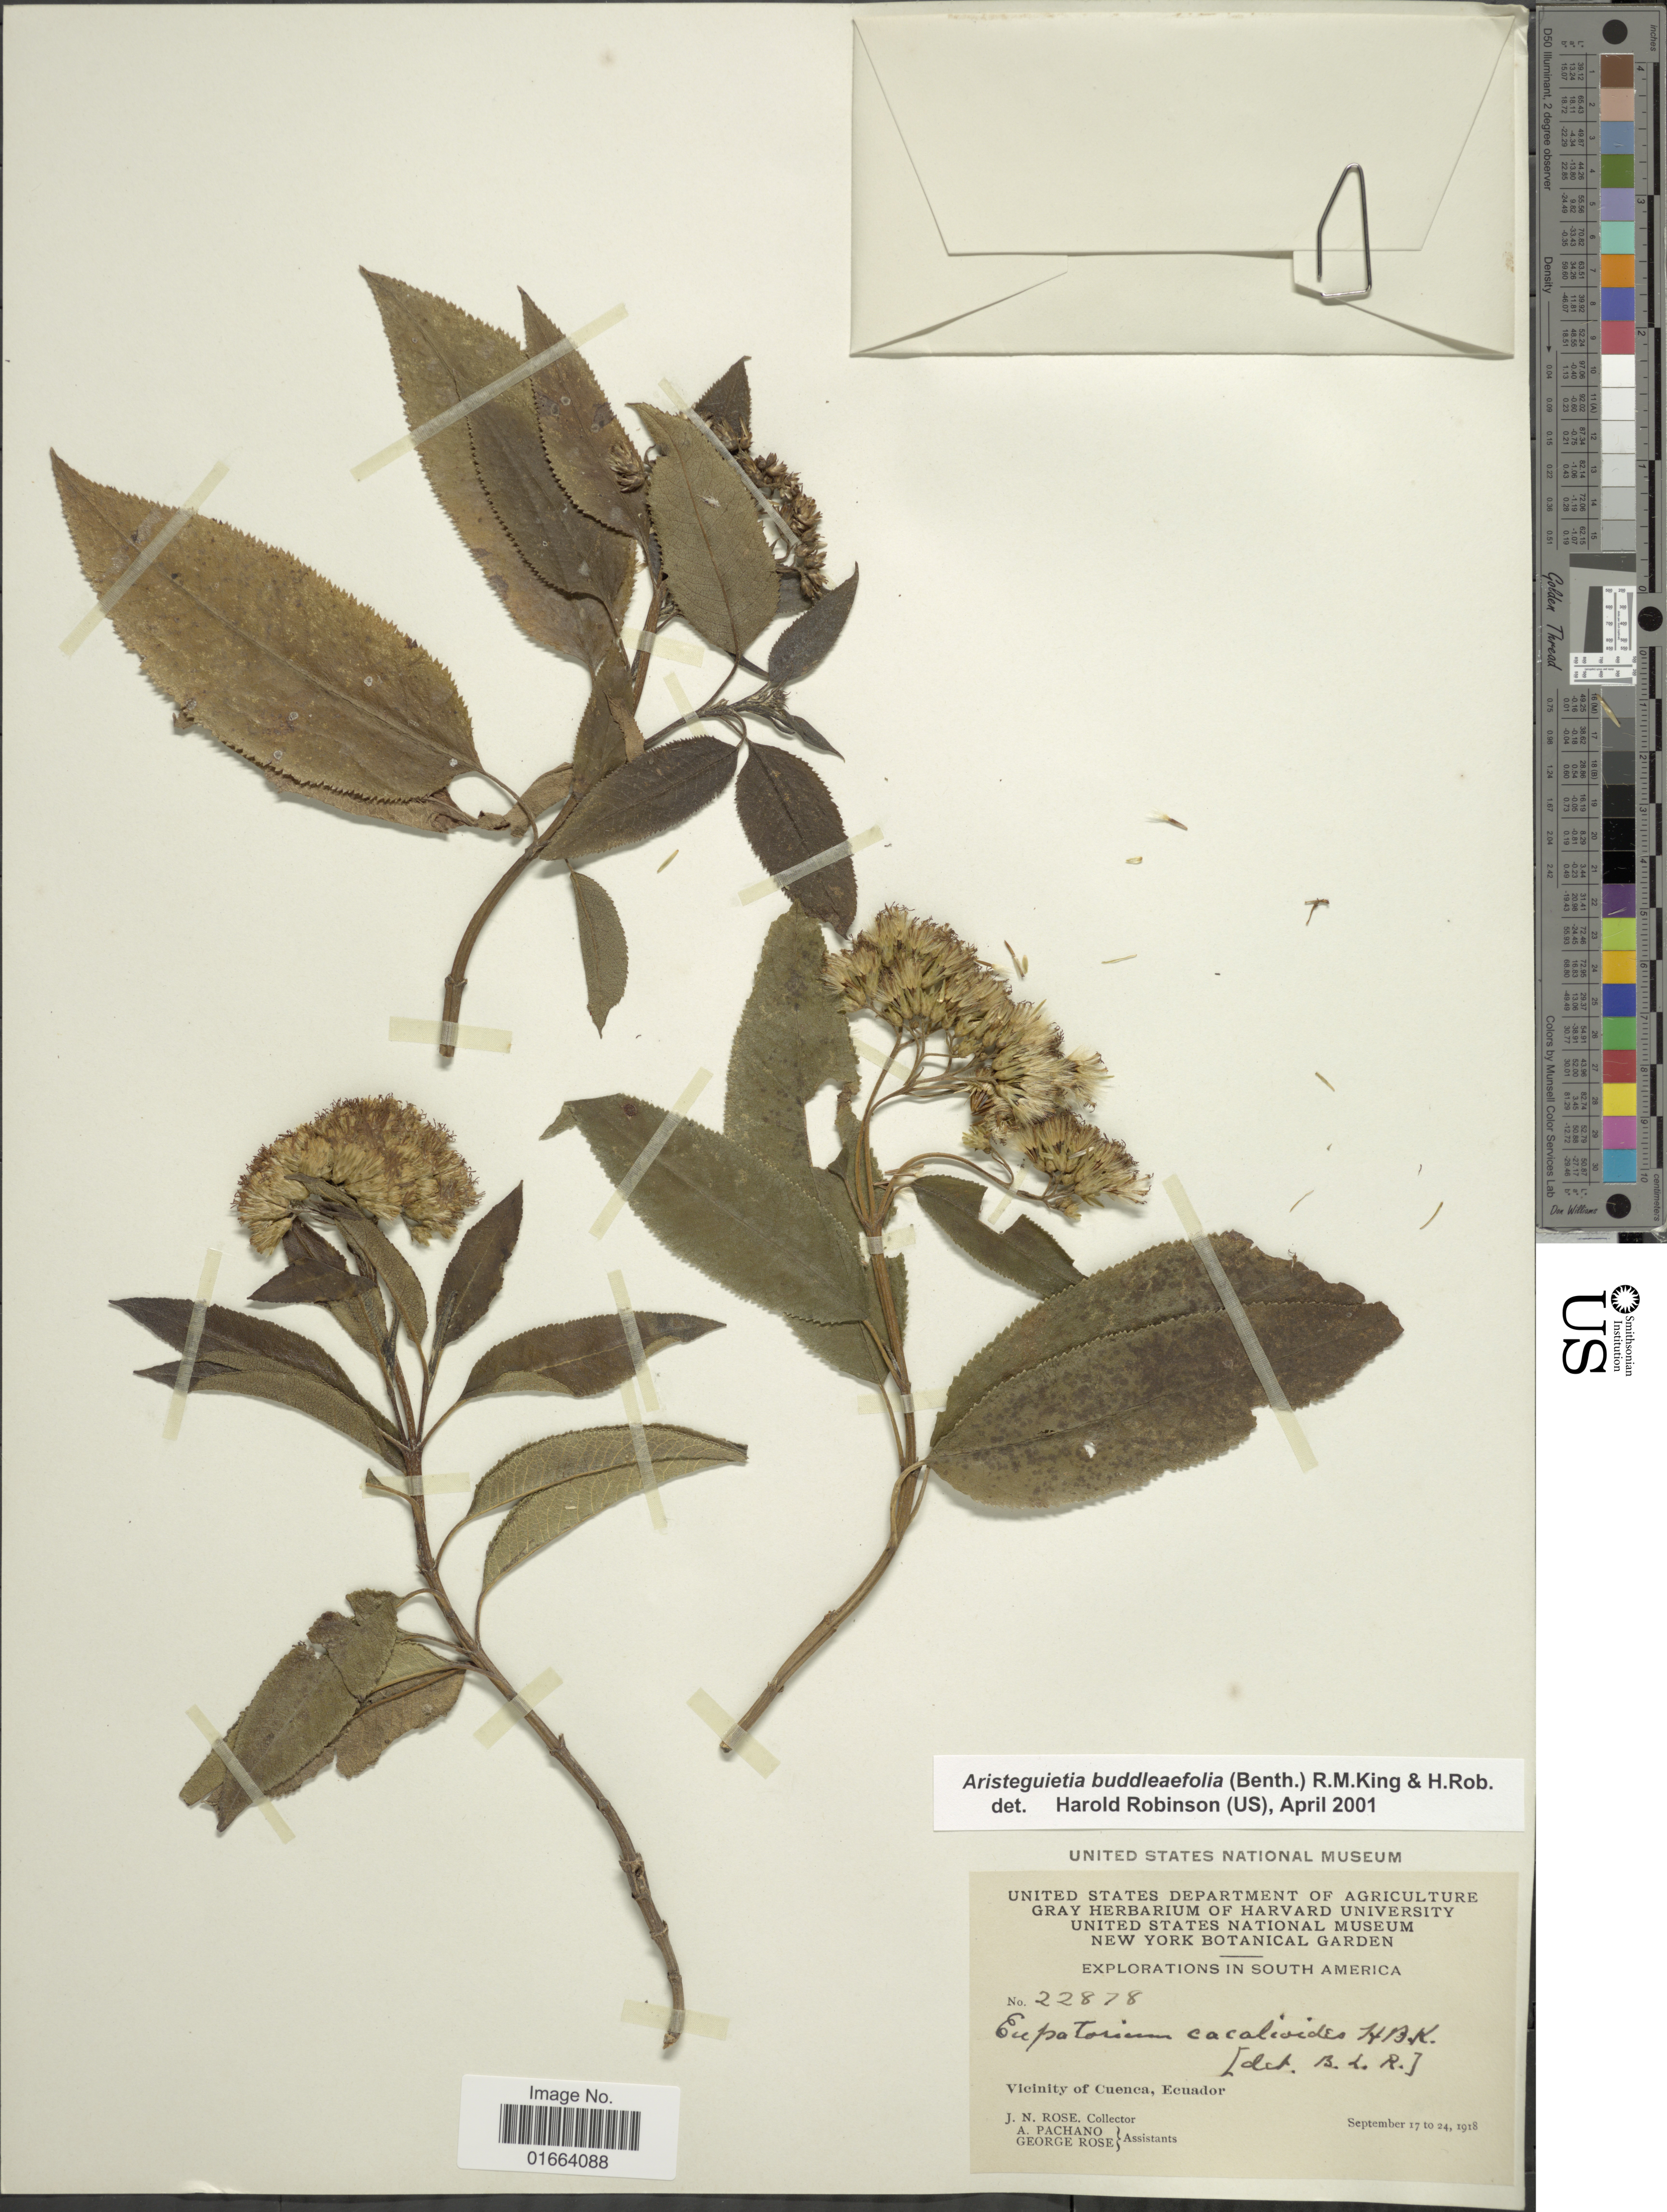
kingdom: Plantae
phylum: Tracheophyta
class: Magnoliopsida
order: Asterales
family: Asteraceae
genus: Aristeguietia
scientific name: Aristeguietia buddleaefolia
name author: (Benth.) R.M. King & H. Rob.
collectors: J. N. Rose, A. Pachano & G. Rose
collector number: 22878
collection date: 1918-09-17/1918-09-24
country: Ecuador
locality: Vicinity of Cuenca